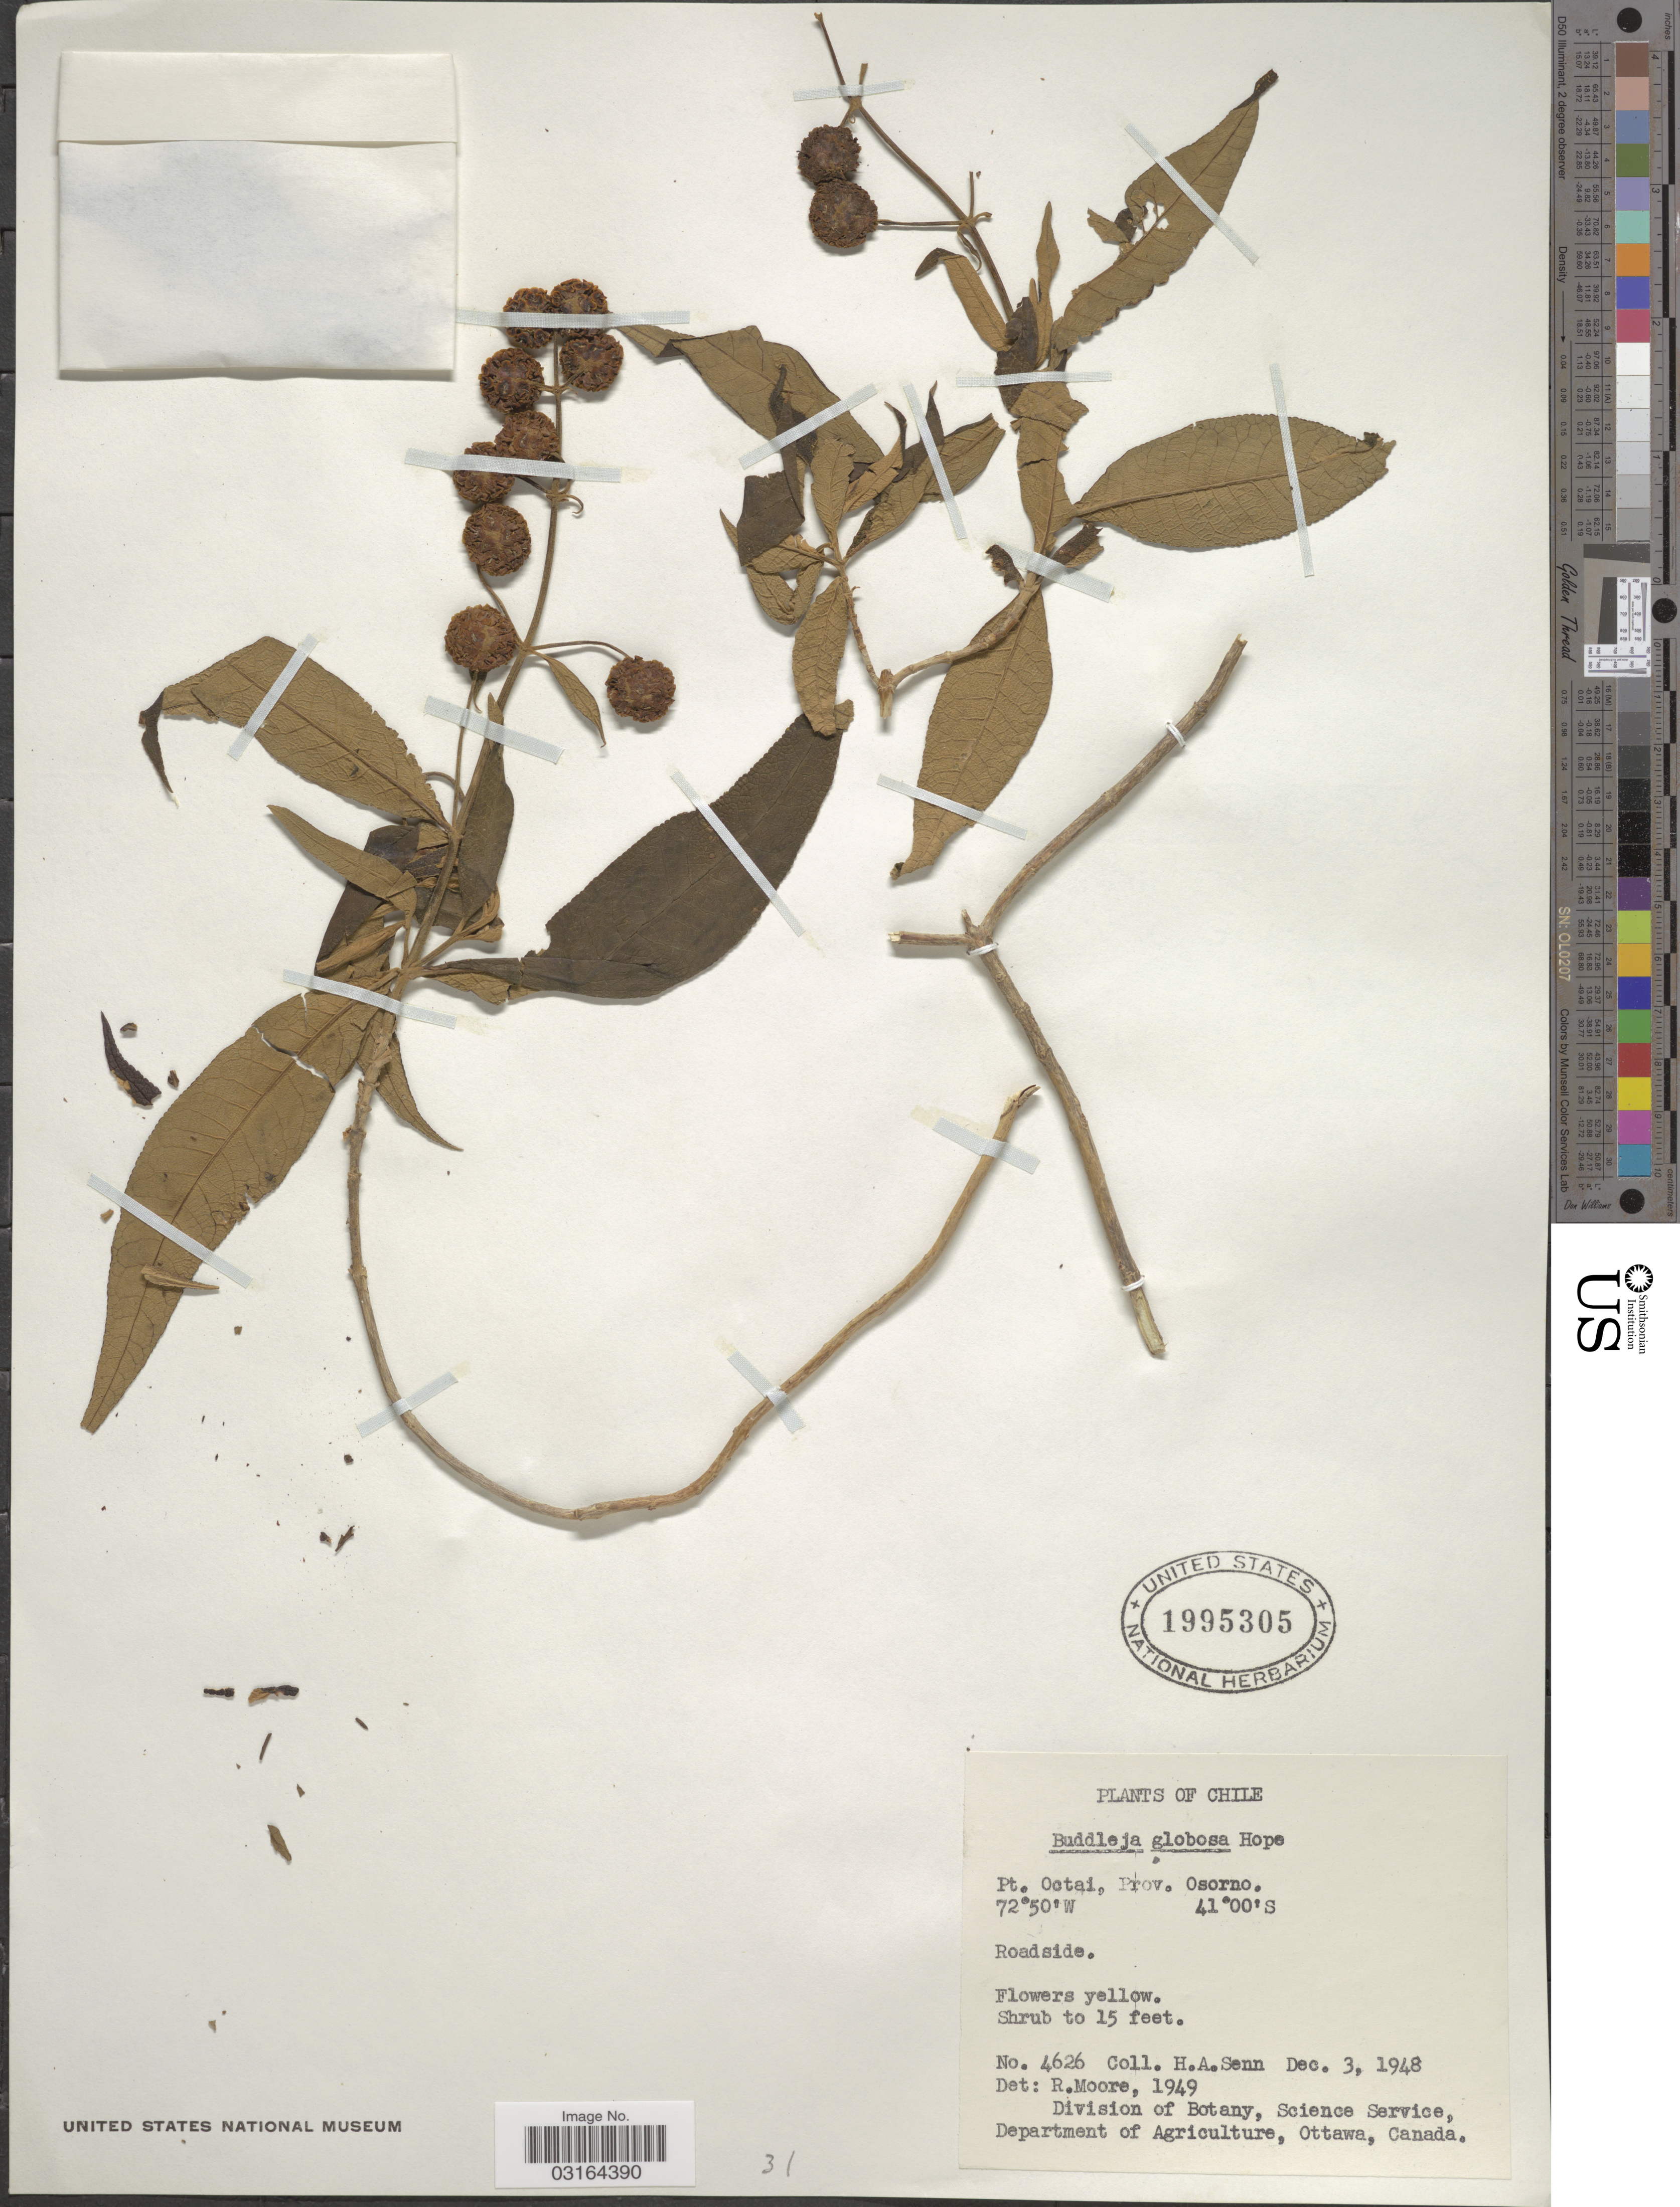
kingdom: Plantae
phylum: Tracheophyta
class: Magnoliopsida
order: Lamiales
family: Scrophulariaceae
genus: Buddleja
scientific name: Buddleja globosa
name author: Hope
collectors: H. Senn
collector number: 4626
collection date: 1948-12-03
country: Chile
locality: Pt. Octai, Prov. Osorno.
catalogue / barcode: US 1995305